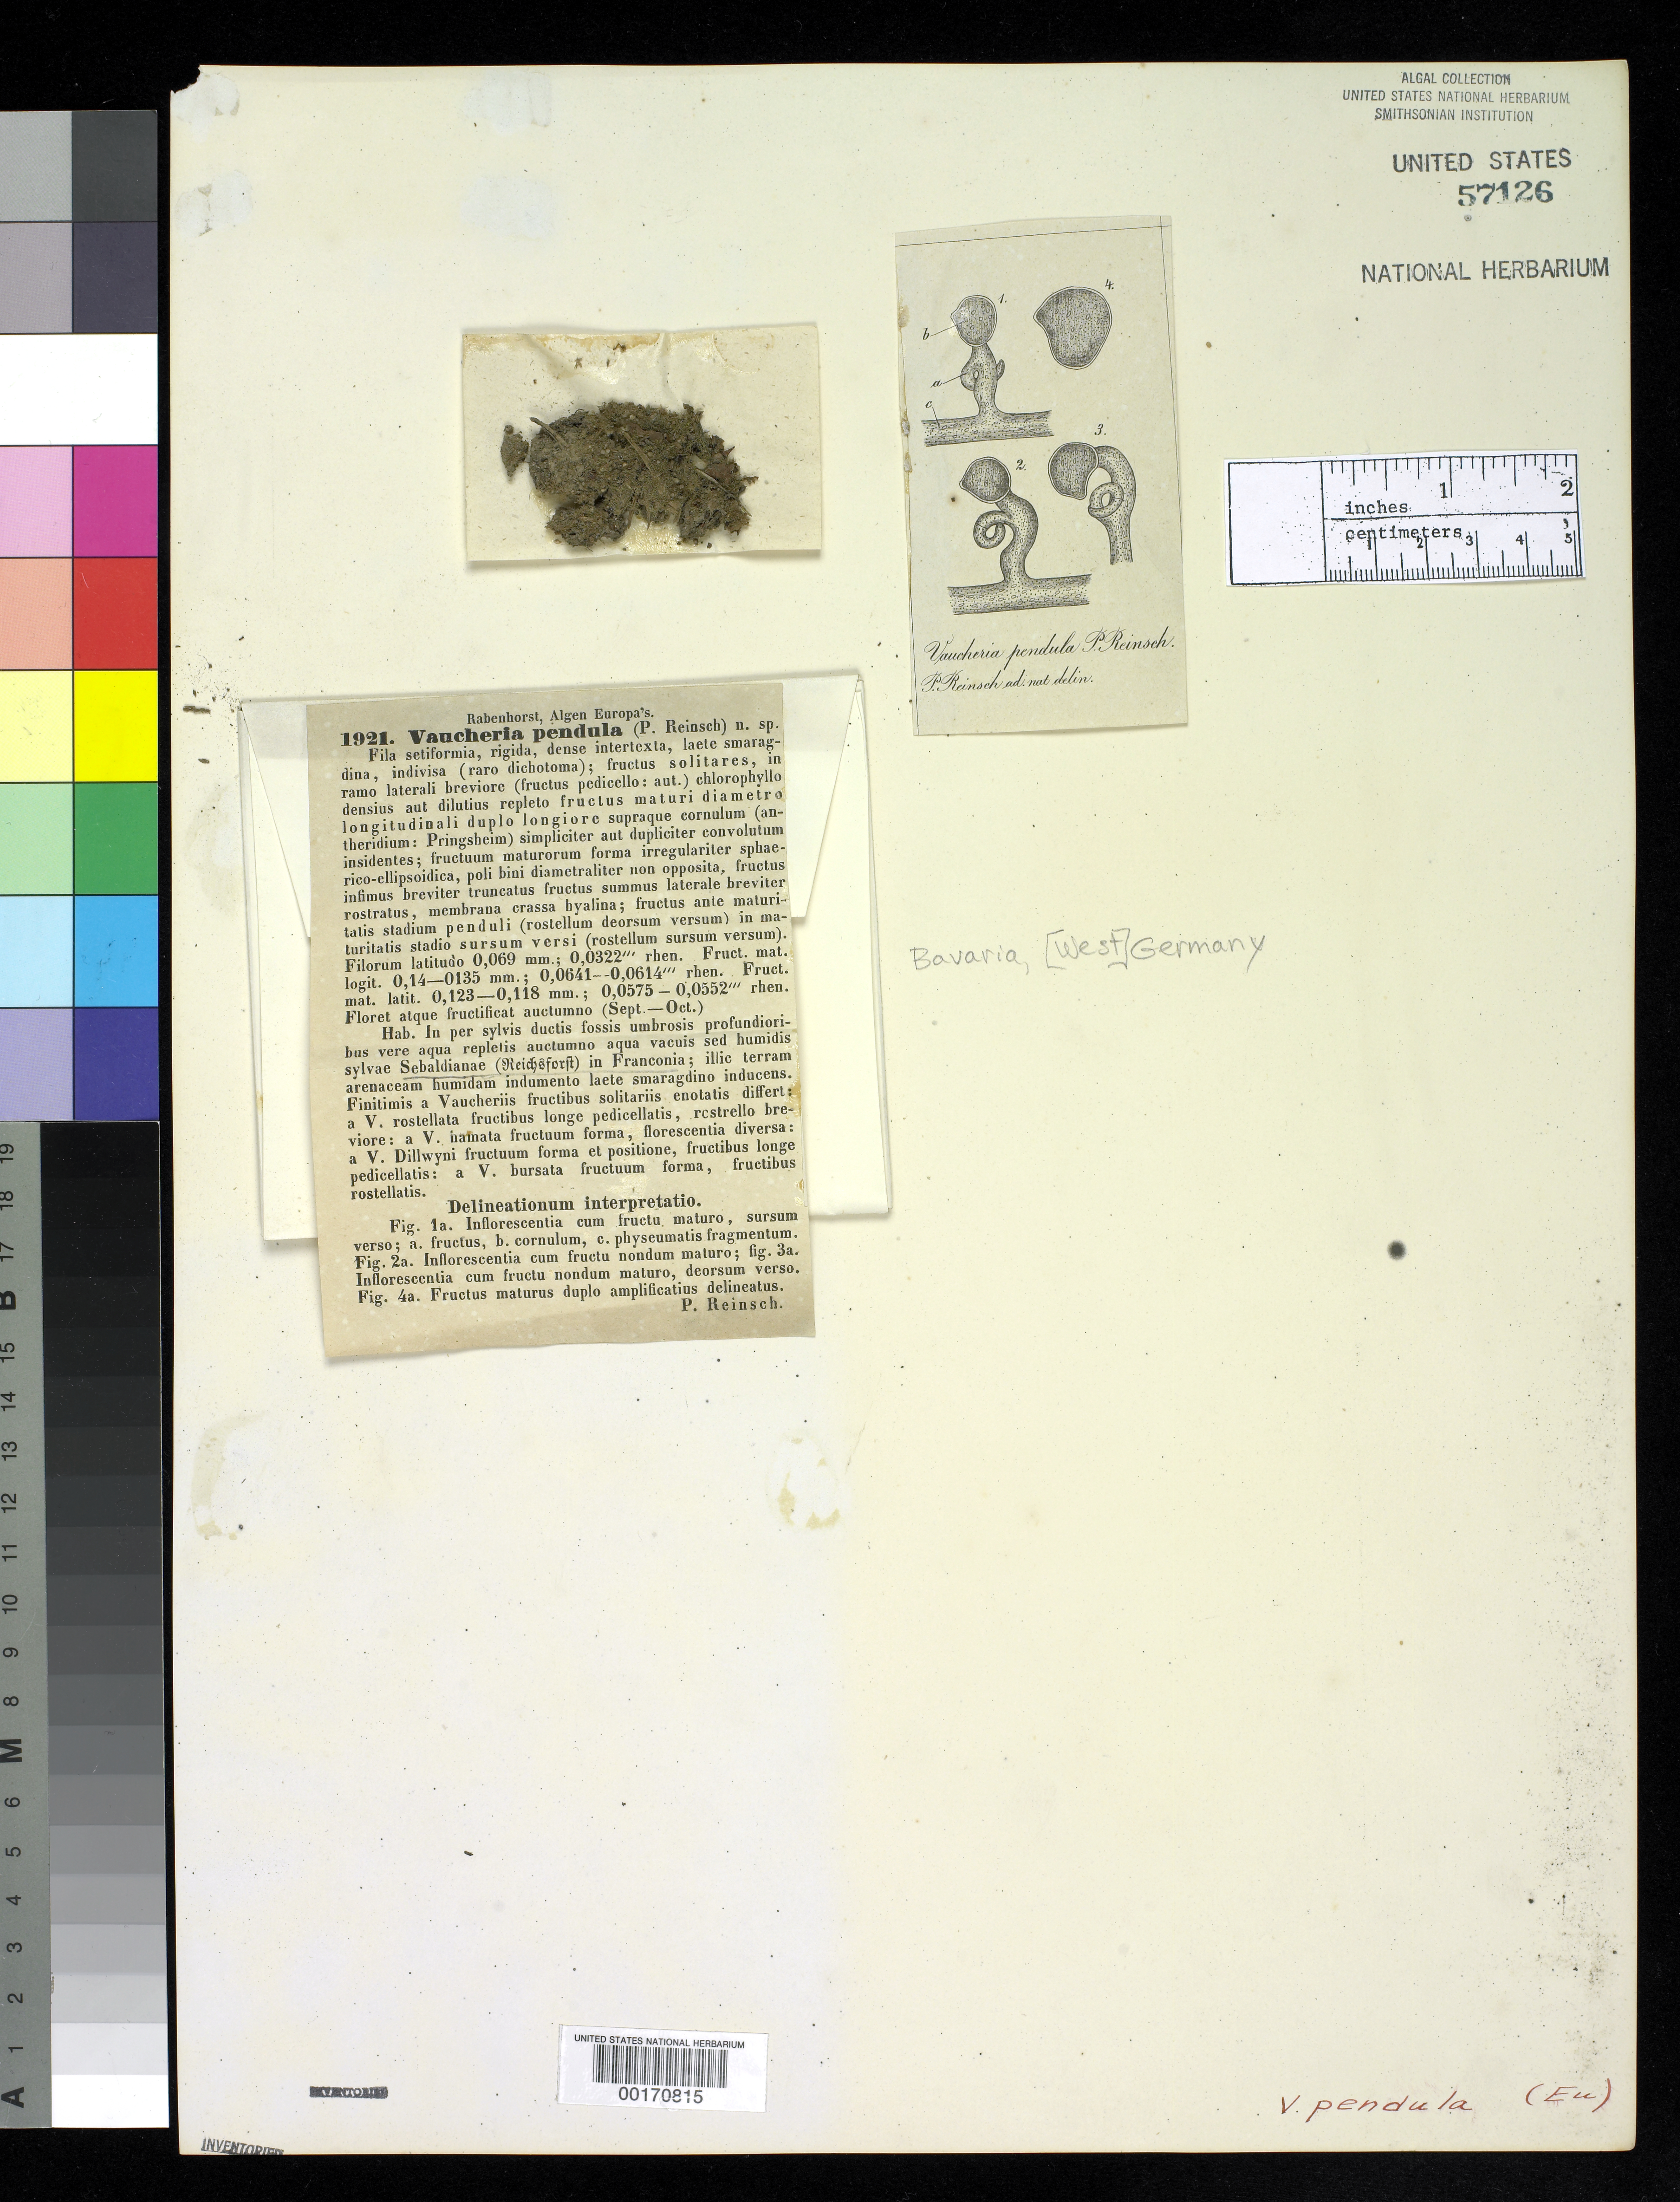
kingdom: Chromista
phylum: Ochrophyta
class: Xanthophyceae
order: Vaucheriales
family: Vaucheriaceae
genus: Vaucheria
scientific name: Vaucheria pendula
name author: P.F. Reinsch in Rabenh.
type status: Isotype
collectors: P. F. Reinsch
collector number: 1921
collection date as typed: Sep ---- to -- Oct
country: Germany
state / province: Bayern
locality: Sebalder Wald, Reichsforst, Franconia.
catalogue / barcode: US 57126